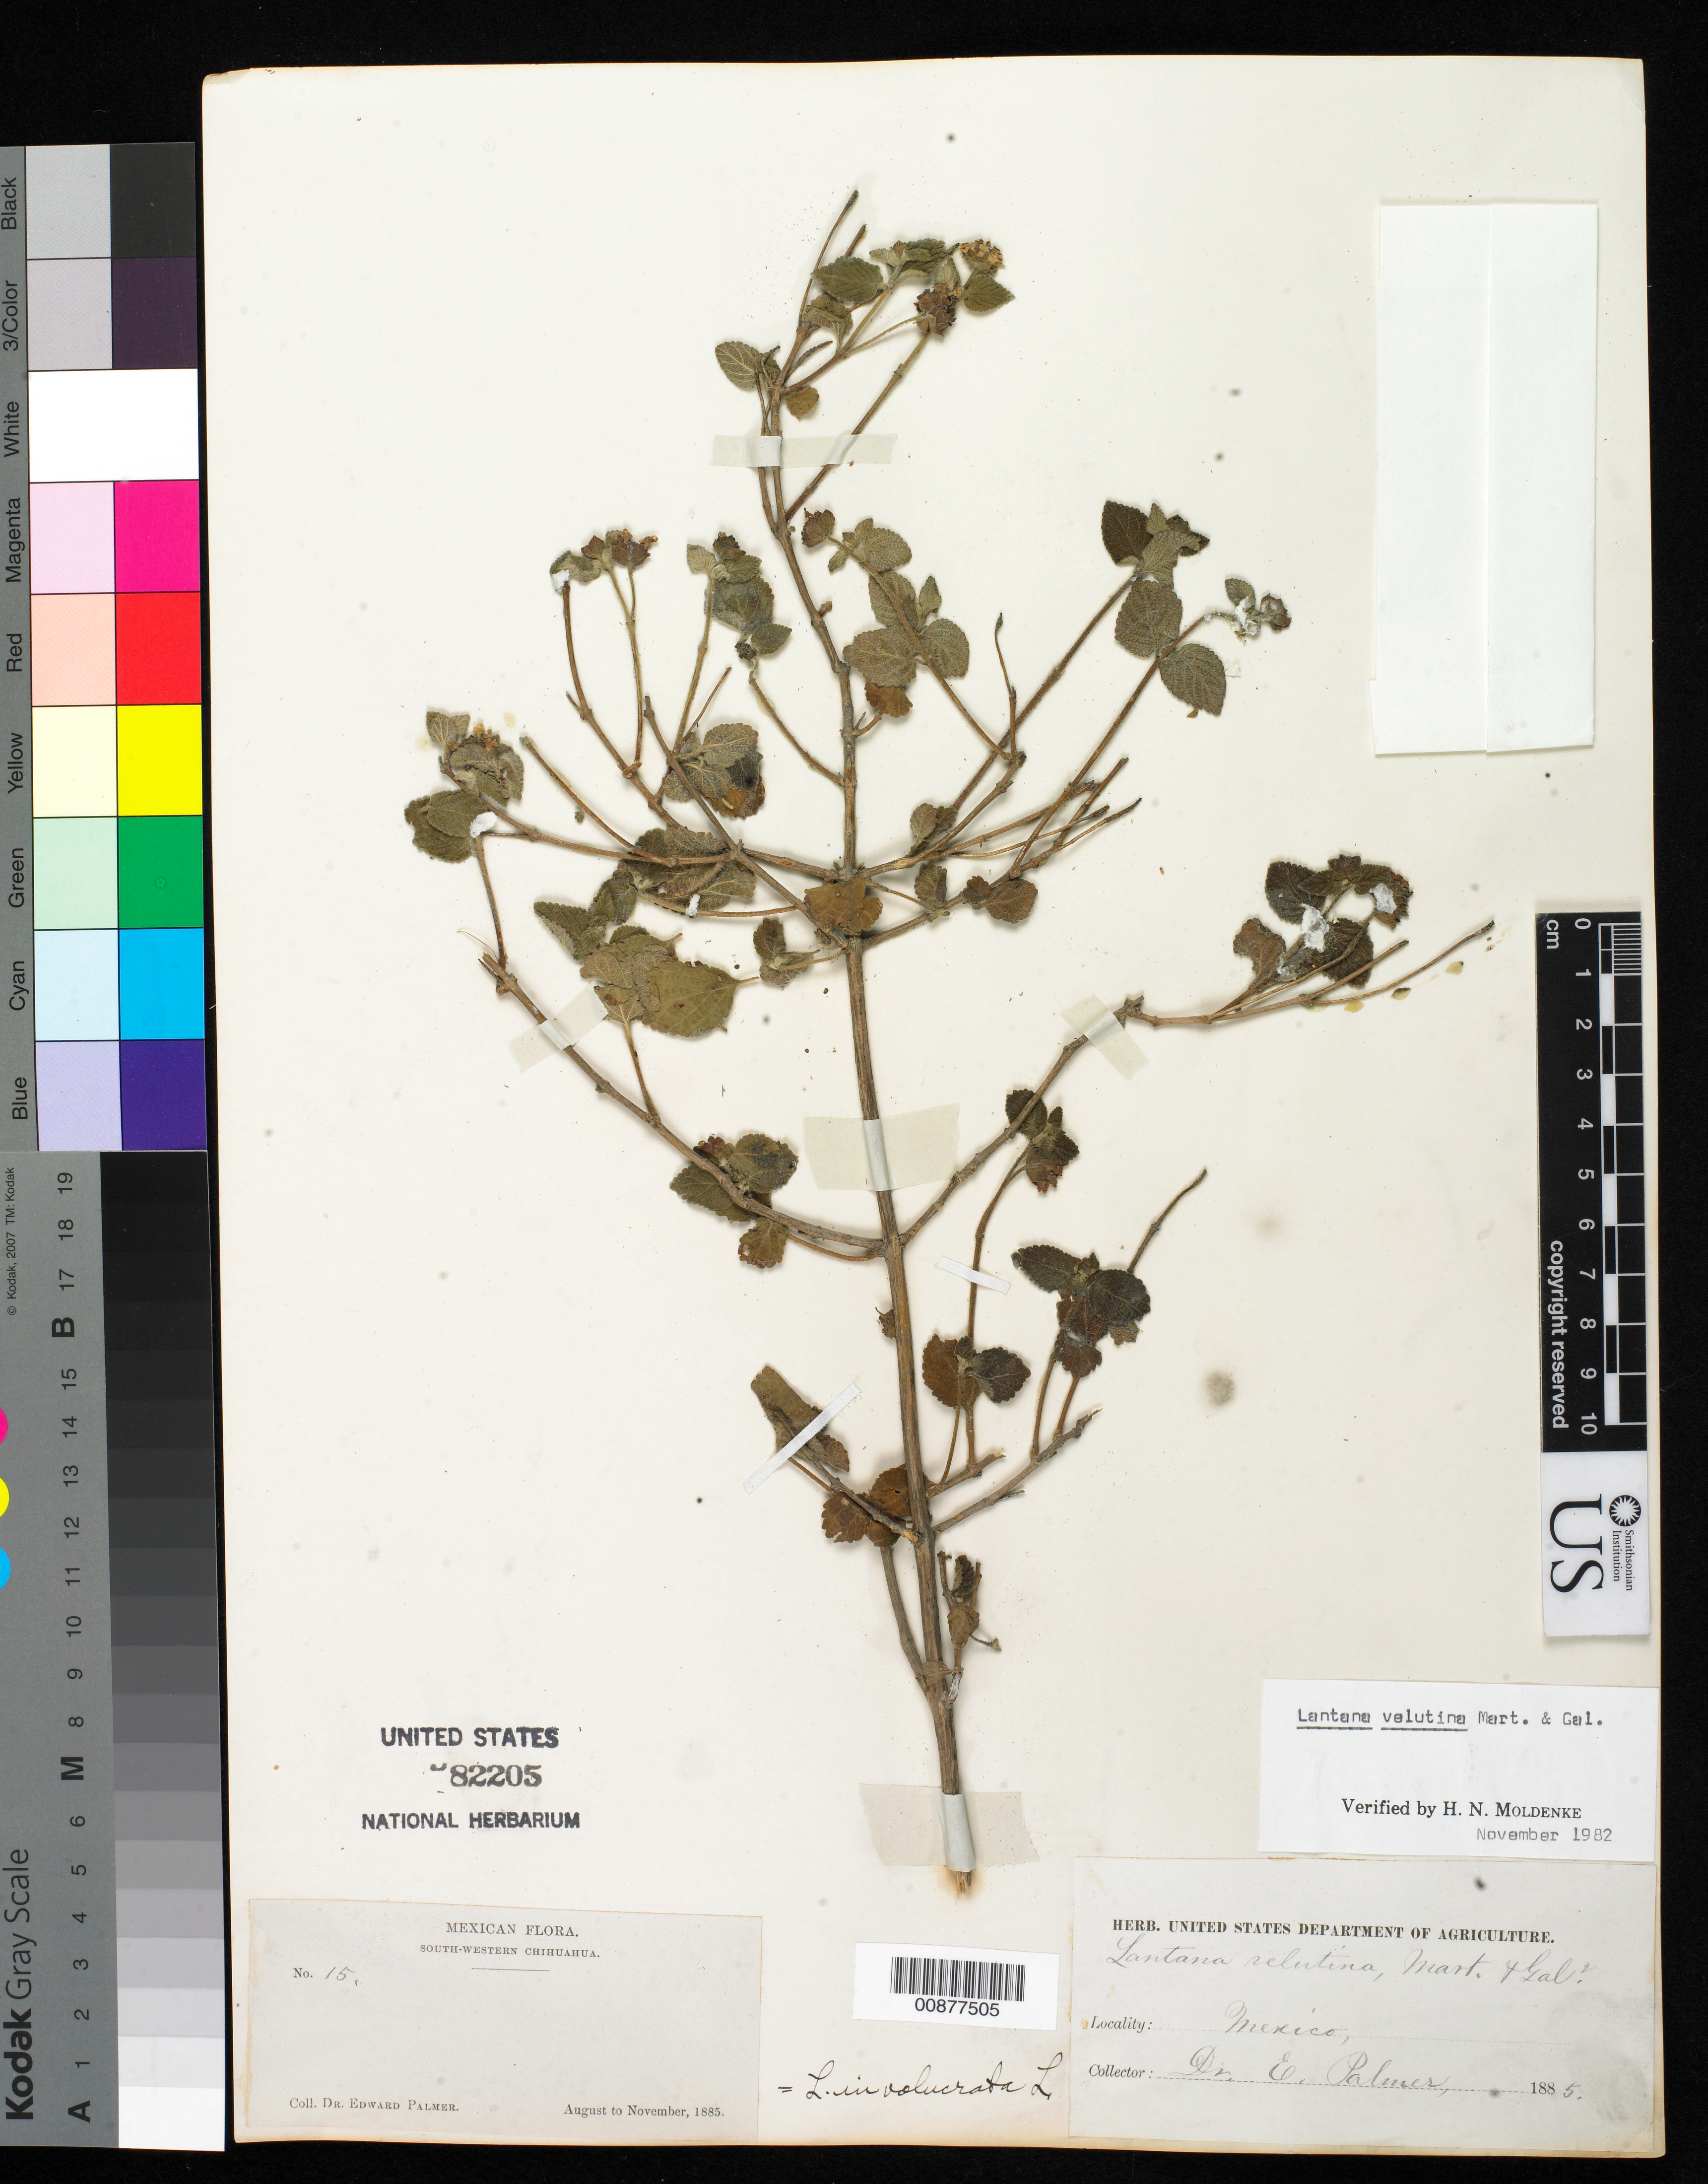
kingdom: Plantae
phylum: Tracheophyta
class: Magnoliopsida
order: Lamiales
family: Verbenaceae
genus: Lantana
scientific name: Lantana velutina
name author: M. Martens & Galeotti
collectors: E. Palmer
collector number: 15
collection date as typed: Aug 1885 to -- Nov 1885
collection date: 1885-08/1885-11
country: Mexico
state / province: Chihuahua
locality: South-Western Chihuahua.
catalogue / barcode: US 82205